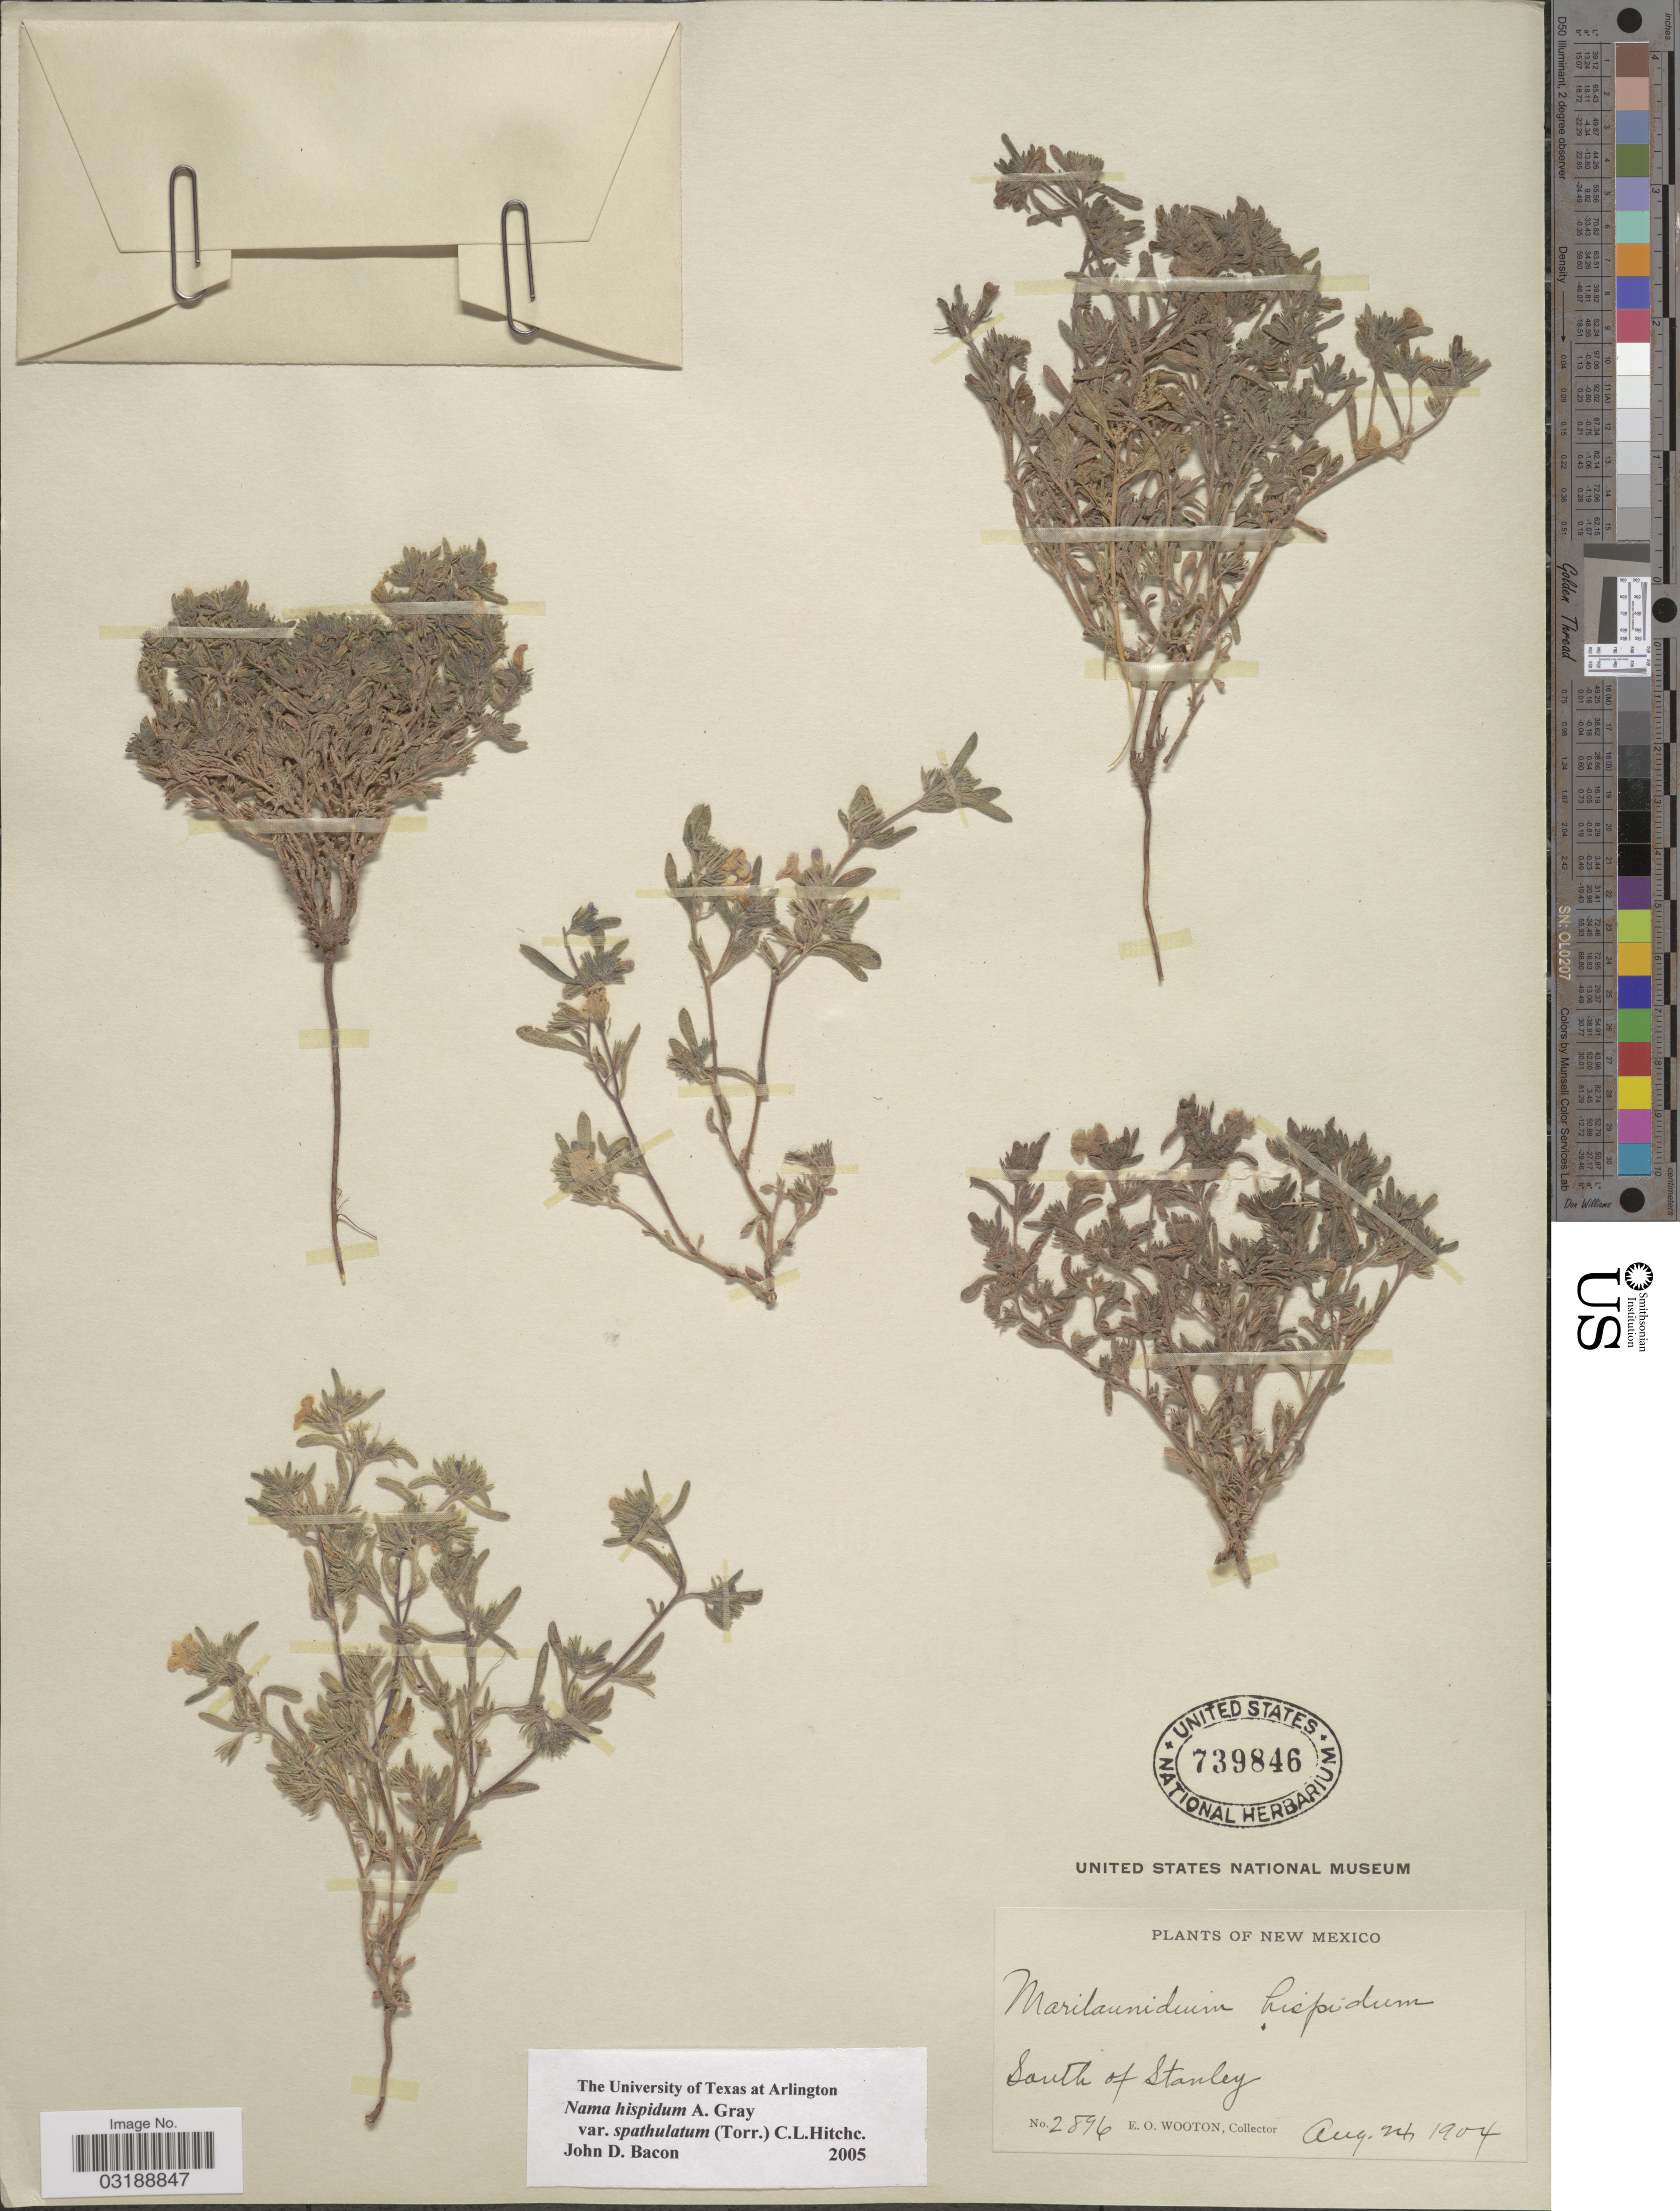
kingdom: Plantae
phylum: Tracheophyta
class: Magnoliopsida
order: Boraginales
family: Namaceae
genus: Nama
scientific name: Nama hispida var. spathulatum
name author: (Torr.) C.L. Hitchc.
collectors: E. O. Wooton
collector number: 2896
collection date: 1904-08-24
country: United States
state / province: New Mexico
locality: South of Stanley.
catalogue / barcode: US 739846